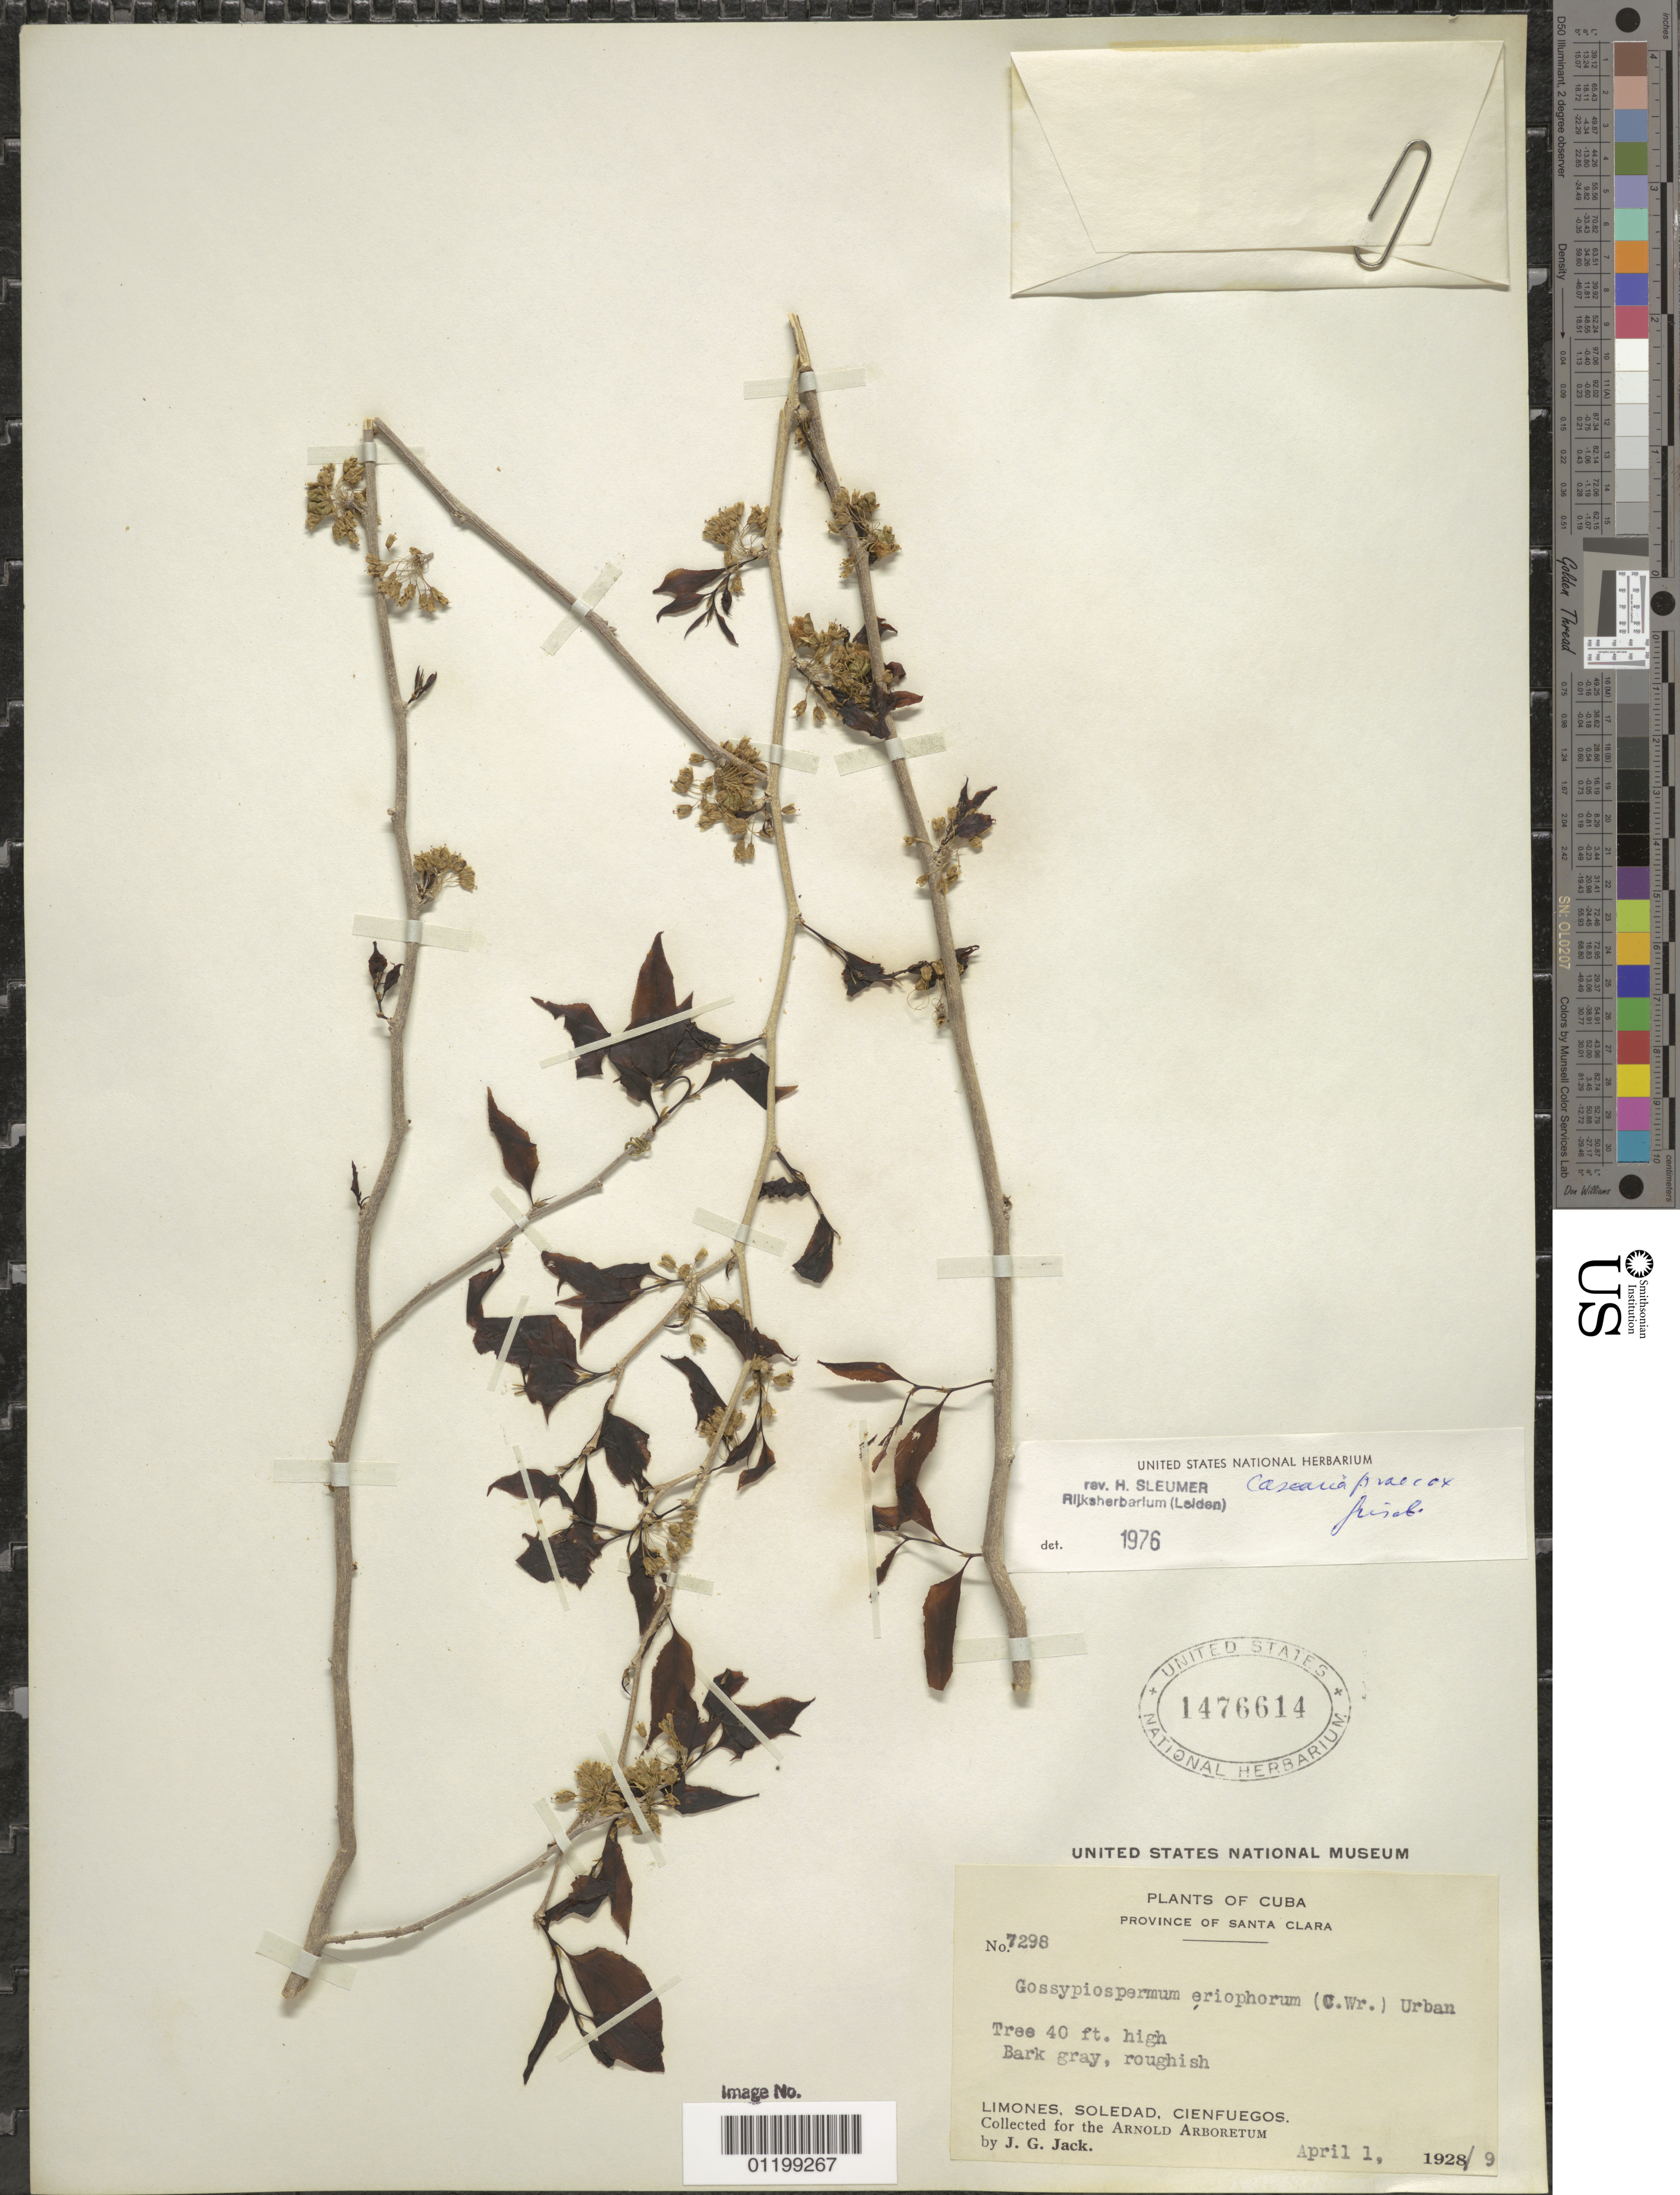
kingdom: Plantae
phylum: Tracheophyta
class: Magnoliopsida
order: Malpighiales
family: Salicaceae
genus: Gossypiospermum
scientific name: Gossypiospermum eriophora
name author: (C. Wright ex Griseb.) Urb.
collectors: J. G. Jack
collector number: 7298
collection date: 1929-04-01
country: Cuba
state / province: Cienfuegos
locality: Limones, Soledad, Cienfuegos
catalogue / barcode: US 1476614